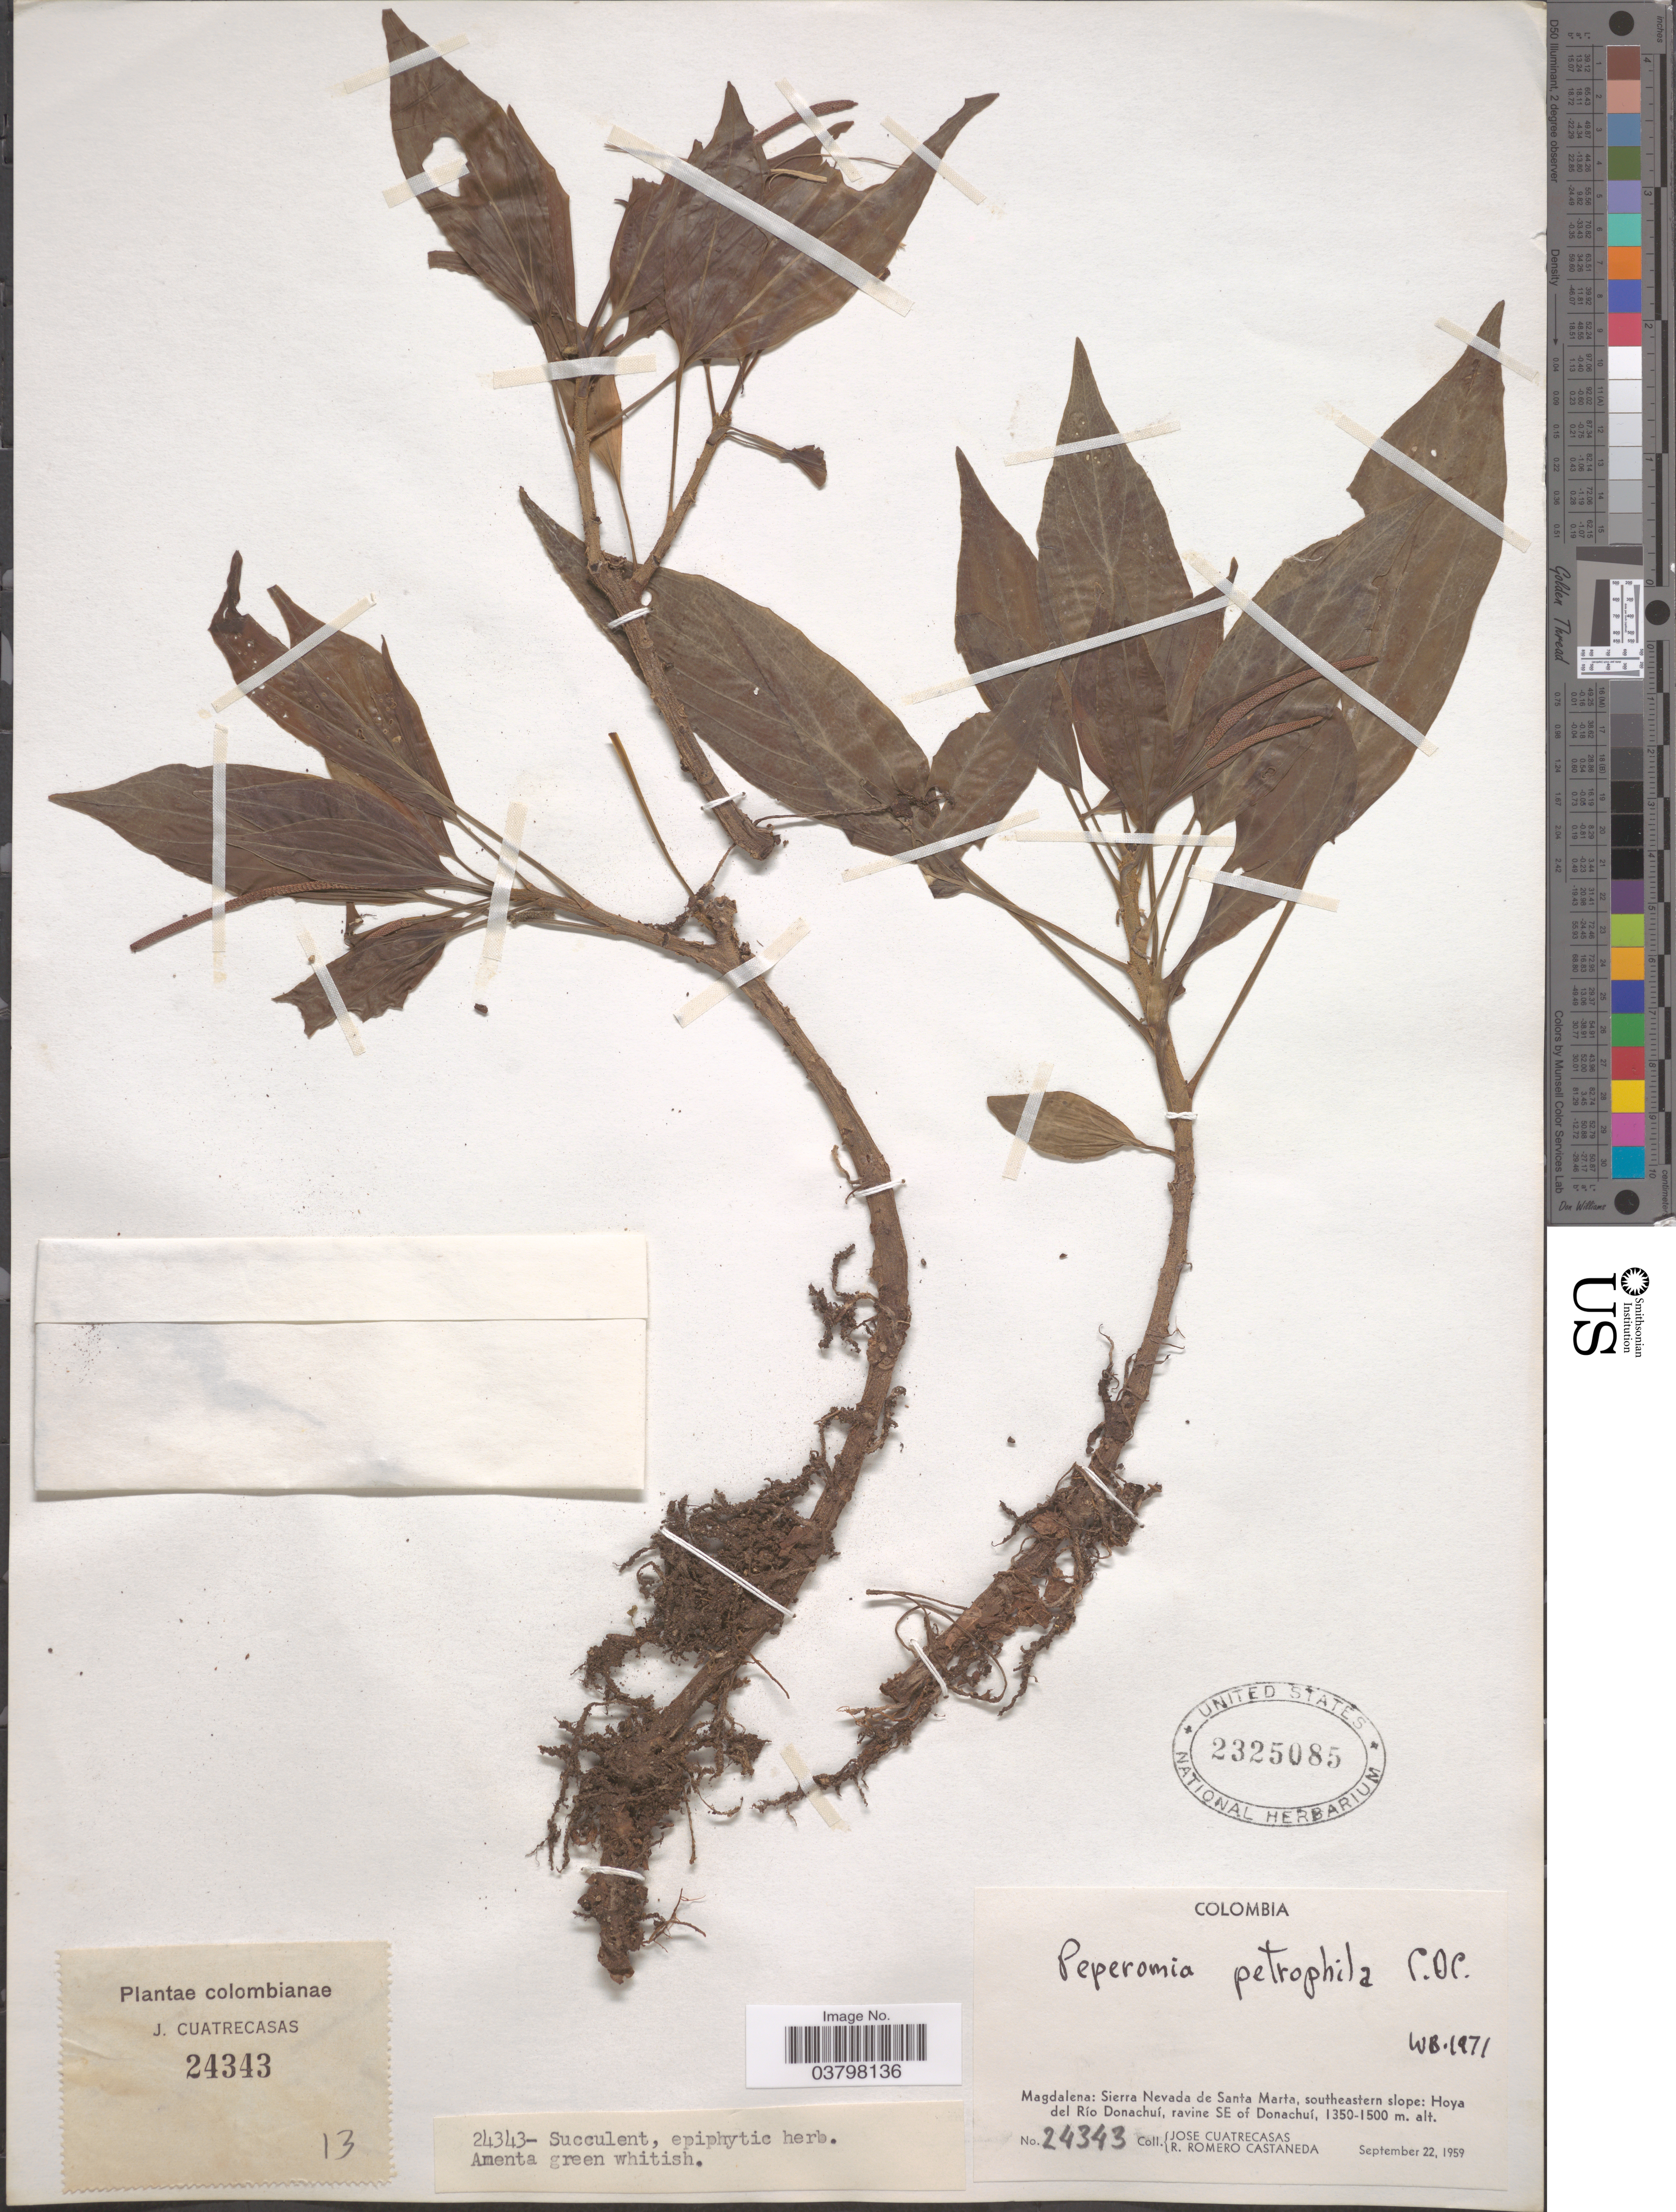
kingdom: Plantae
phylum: Tracheophyta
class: Magnoliopsida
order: Piperales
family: Piperaceae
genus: Peperomia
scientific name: Peperomia petrophila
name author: C. DC.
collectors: J. Cuatrecasas & R. Romero Castañeda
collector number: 24343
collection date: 1959-09-22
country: Colombia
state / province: Magdalena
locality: Sierra Nevada de Santa Marta, southeastern slope: Hoya del Río Donachuí, ravine SE of Donachuí.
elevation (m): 1350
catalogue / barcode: US 2325085